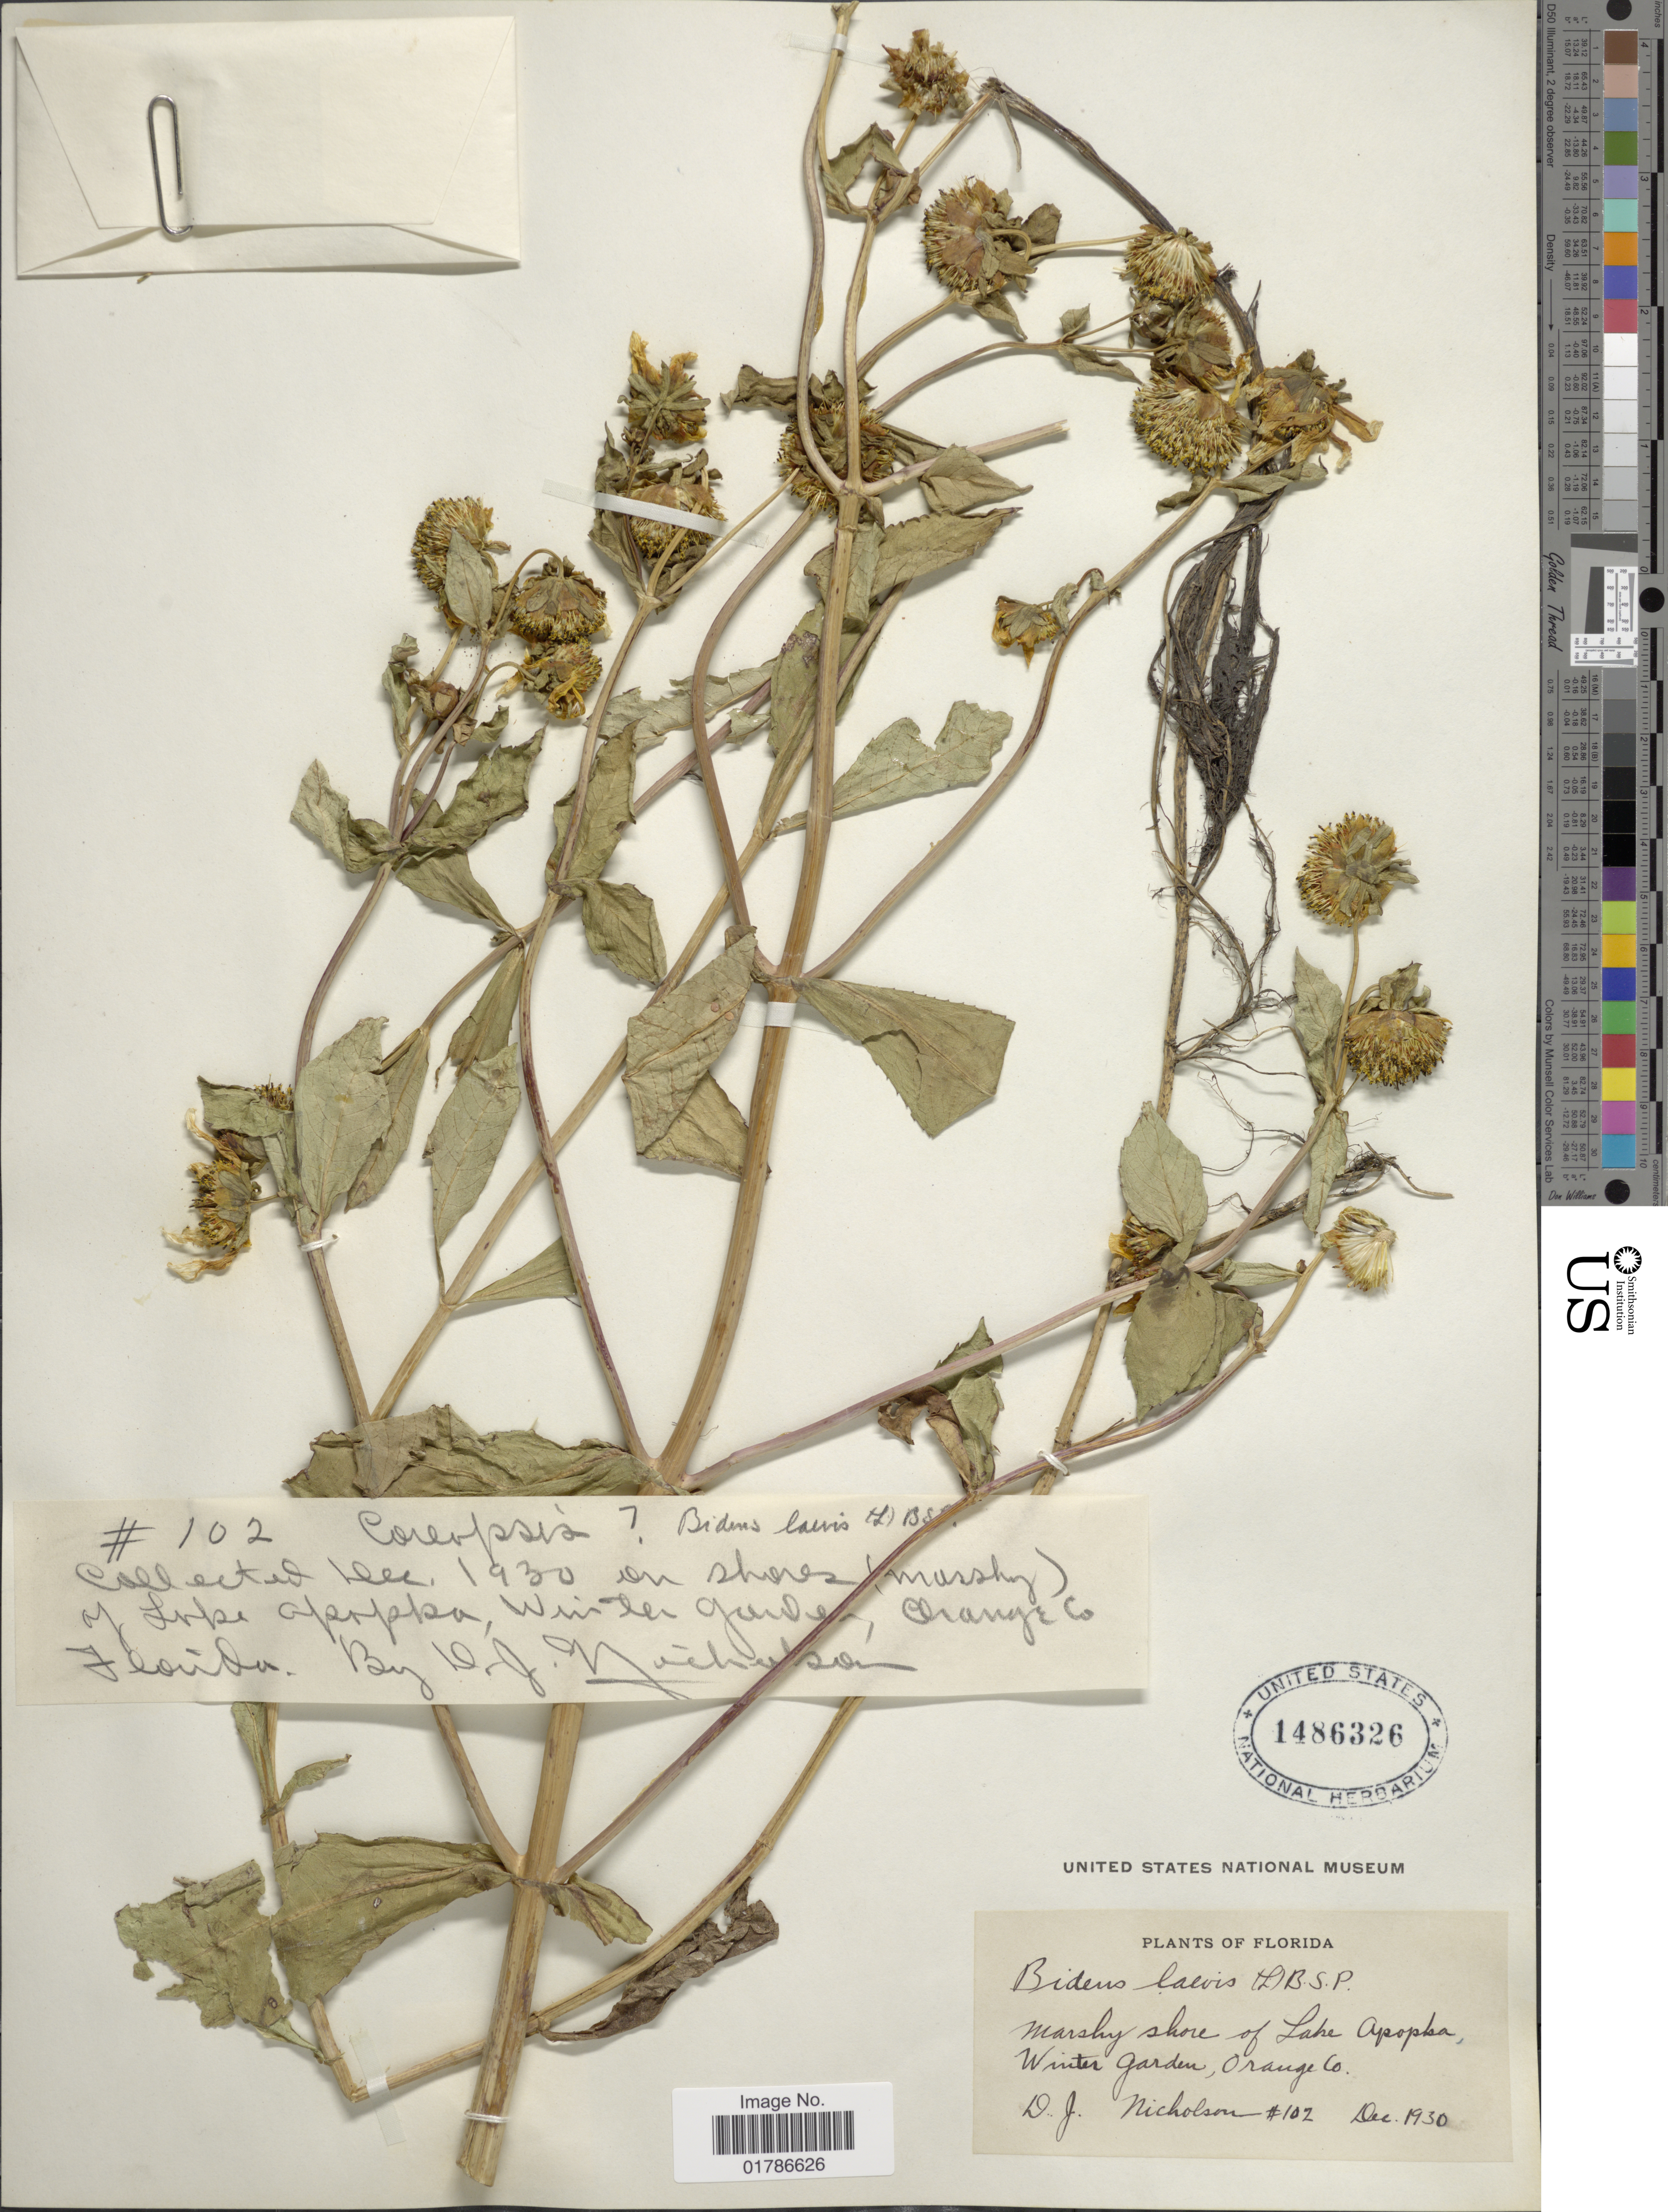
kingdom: Plantae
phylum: Tracheophyta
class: Magnoliopsida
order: Asterales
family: Asteraceae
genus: Bidens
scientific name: Bidens laevis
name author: (L.) Britton, Stearns & Poggenb.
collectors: D. Nicholson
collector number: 102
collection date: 1930-12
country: United States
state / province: Florida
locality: Marshy shore of Lake Apopka, Winter garden, Orange Co.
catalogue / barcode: US 1486326